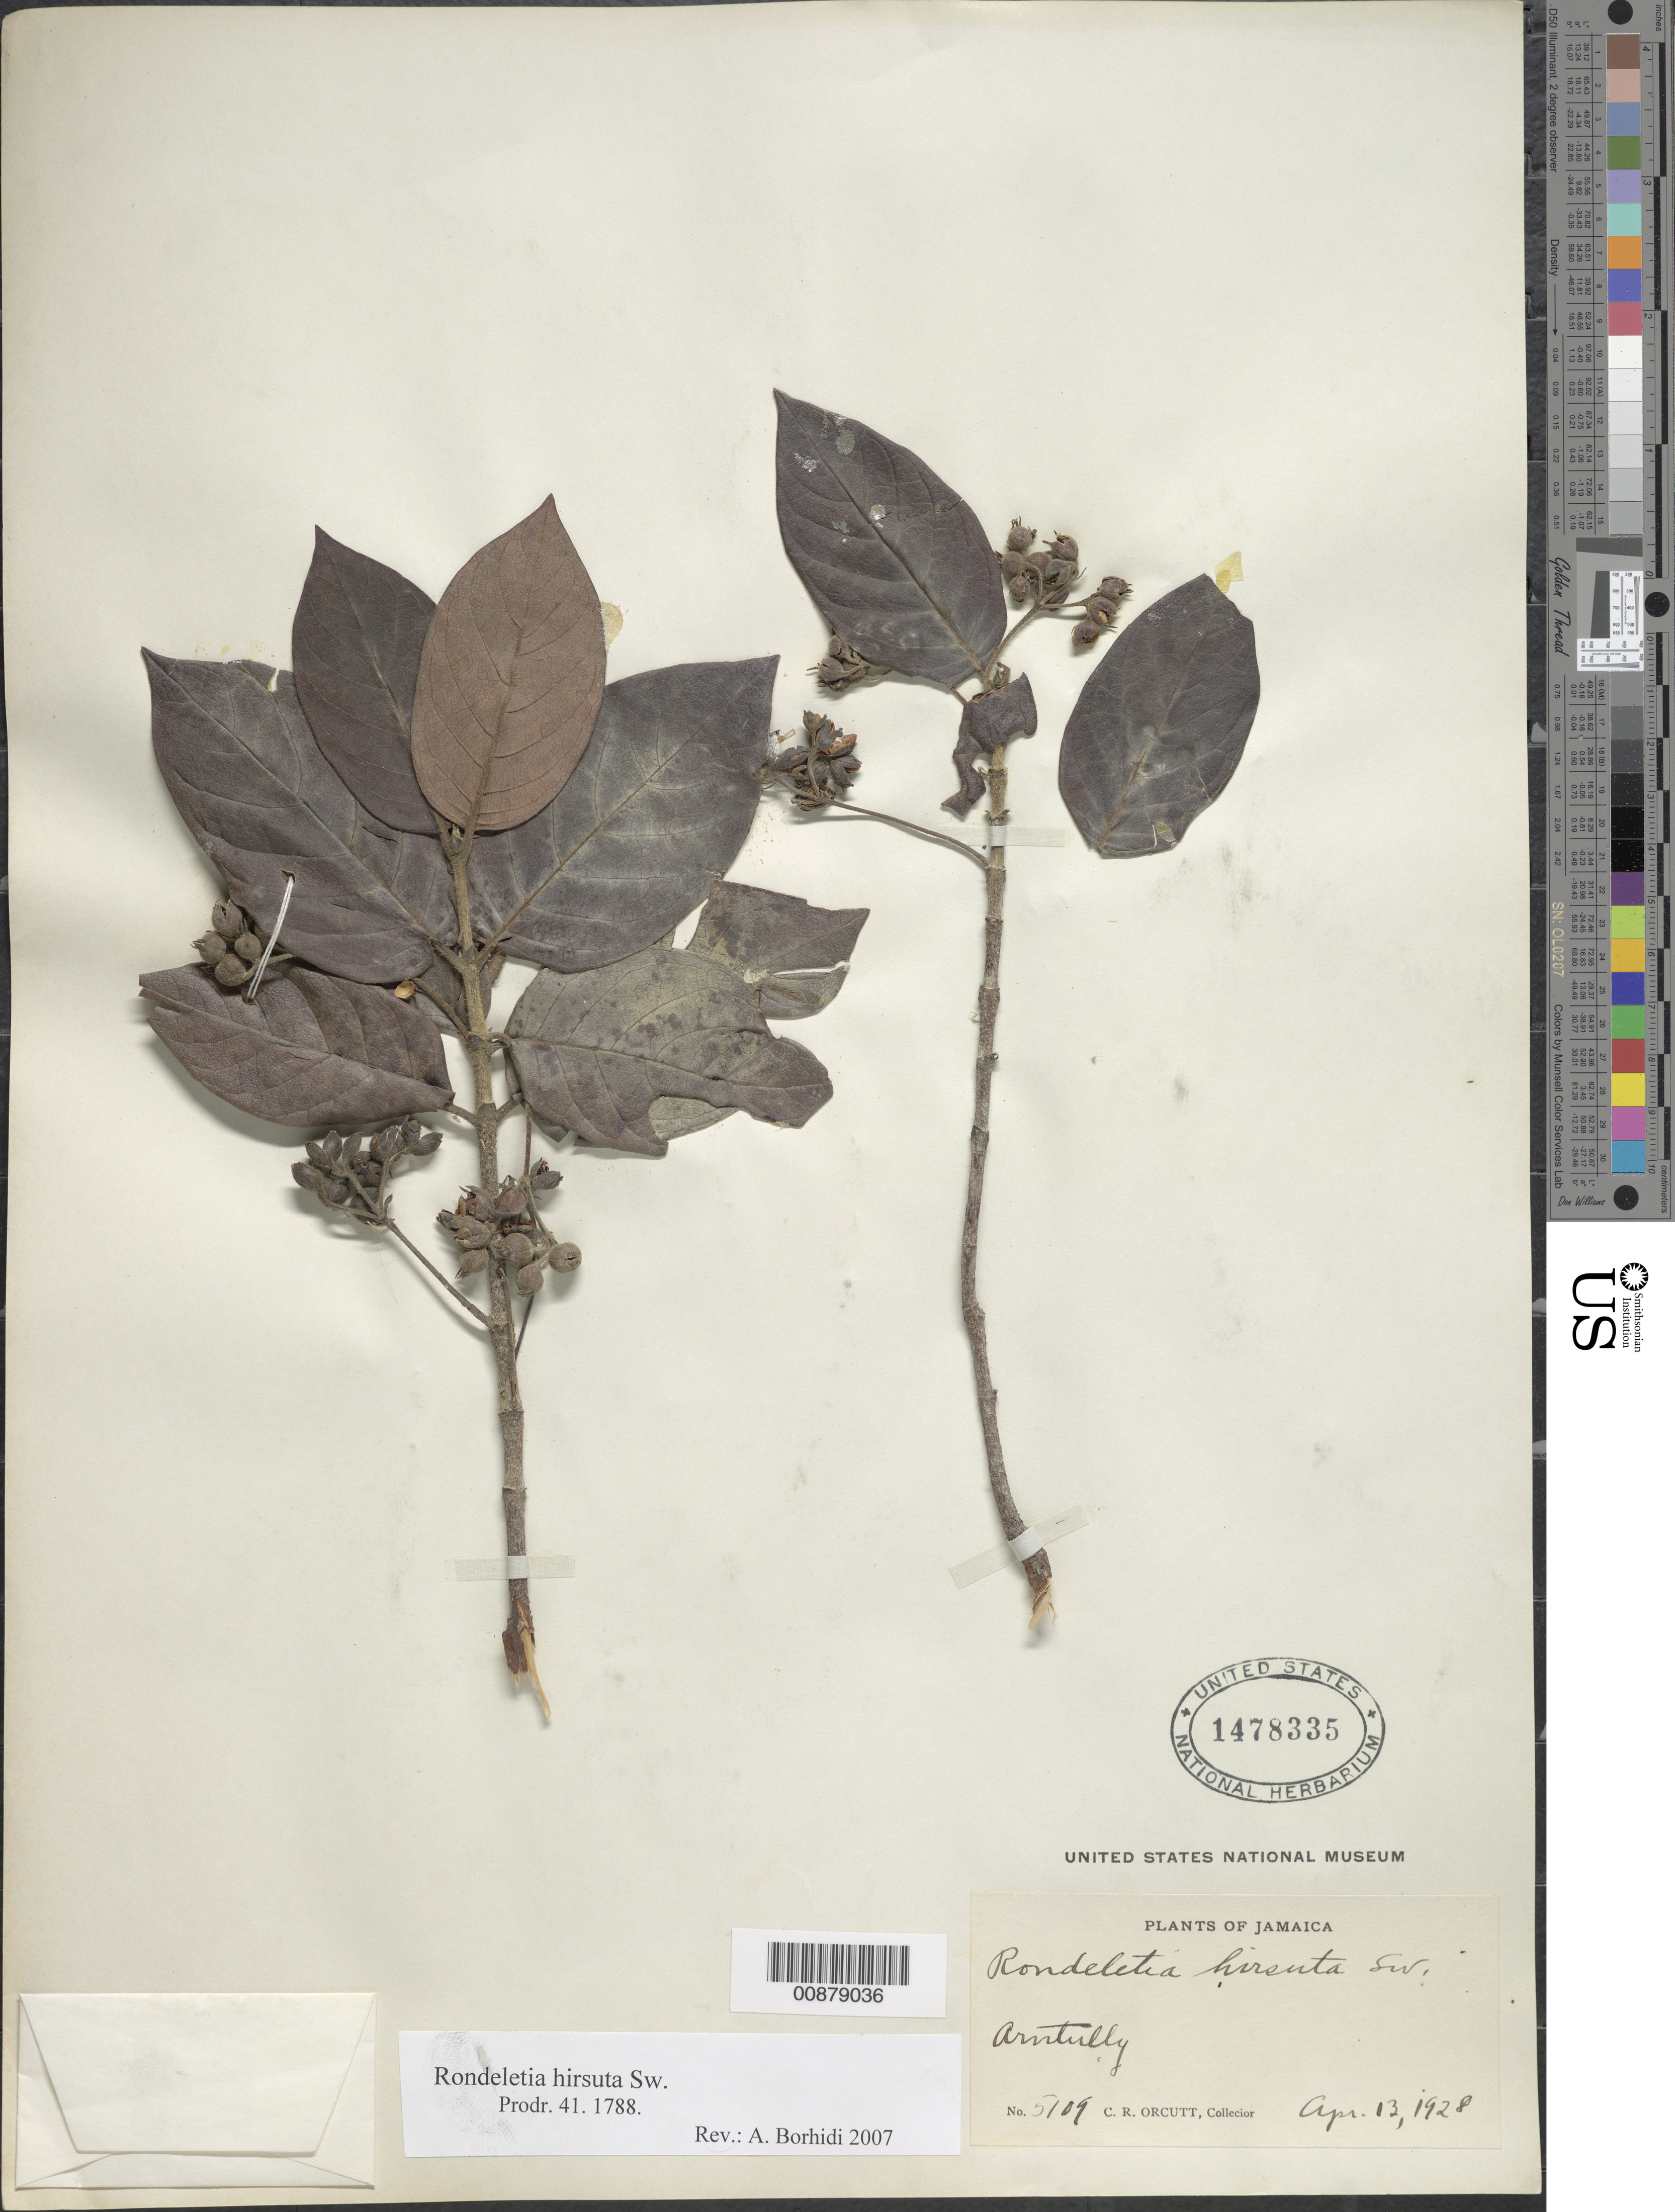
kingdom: Plantae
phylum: Tracheophyta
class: Magnoliopsida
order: Gentianales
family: Rubiaceae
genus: Rondeletia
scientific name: Rondeletia hirsuta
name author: Sw.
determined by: Borhidi, Attila L.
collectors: C. R. Orcutt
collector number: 5109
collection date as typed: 13 Apr 1928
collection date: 1928-04-13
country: Jamaica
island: Jamaica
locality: Arntully.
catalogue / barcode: US 1478335